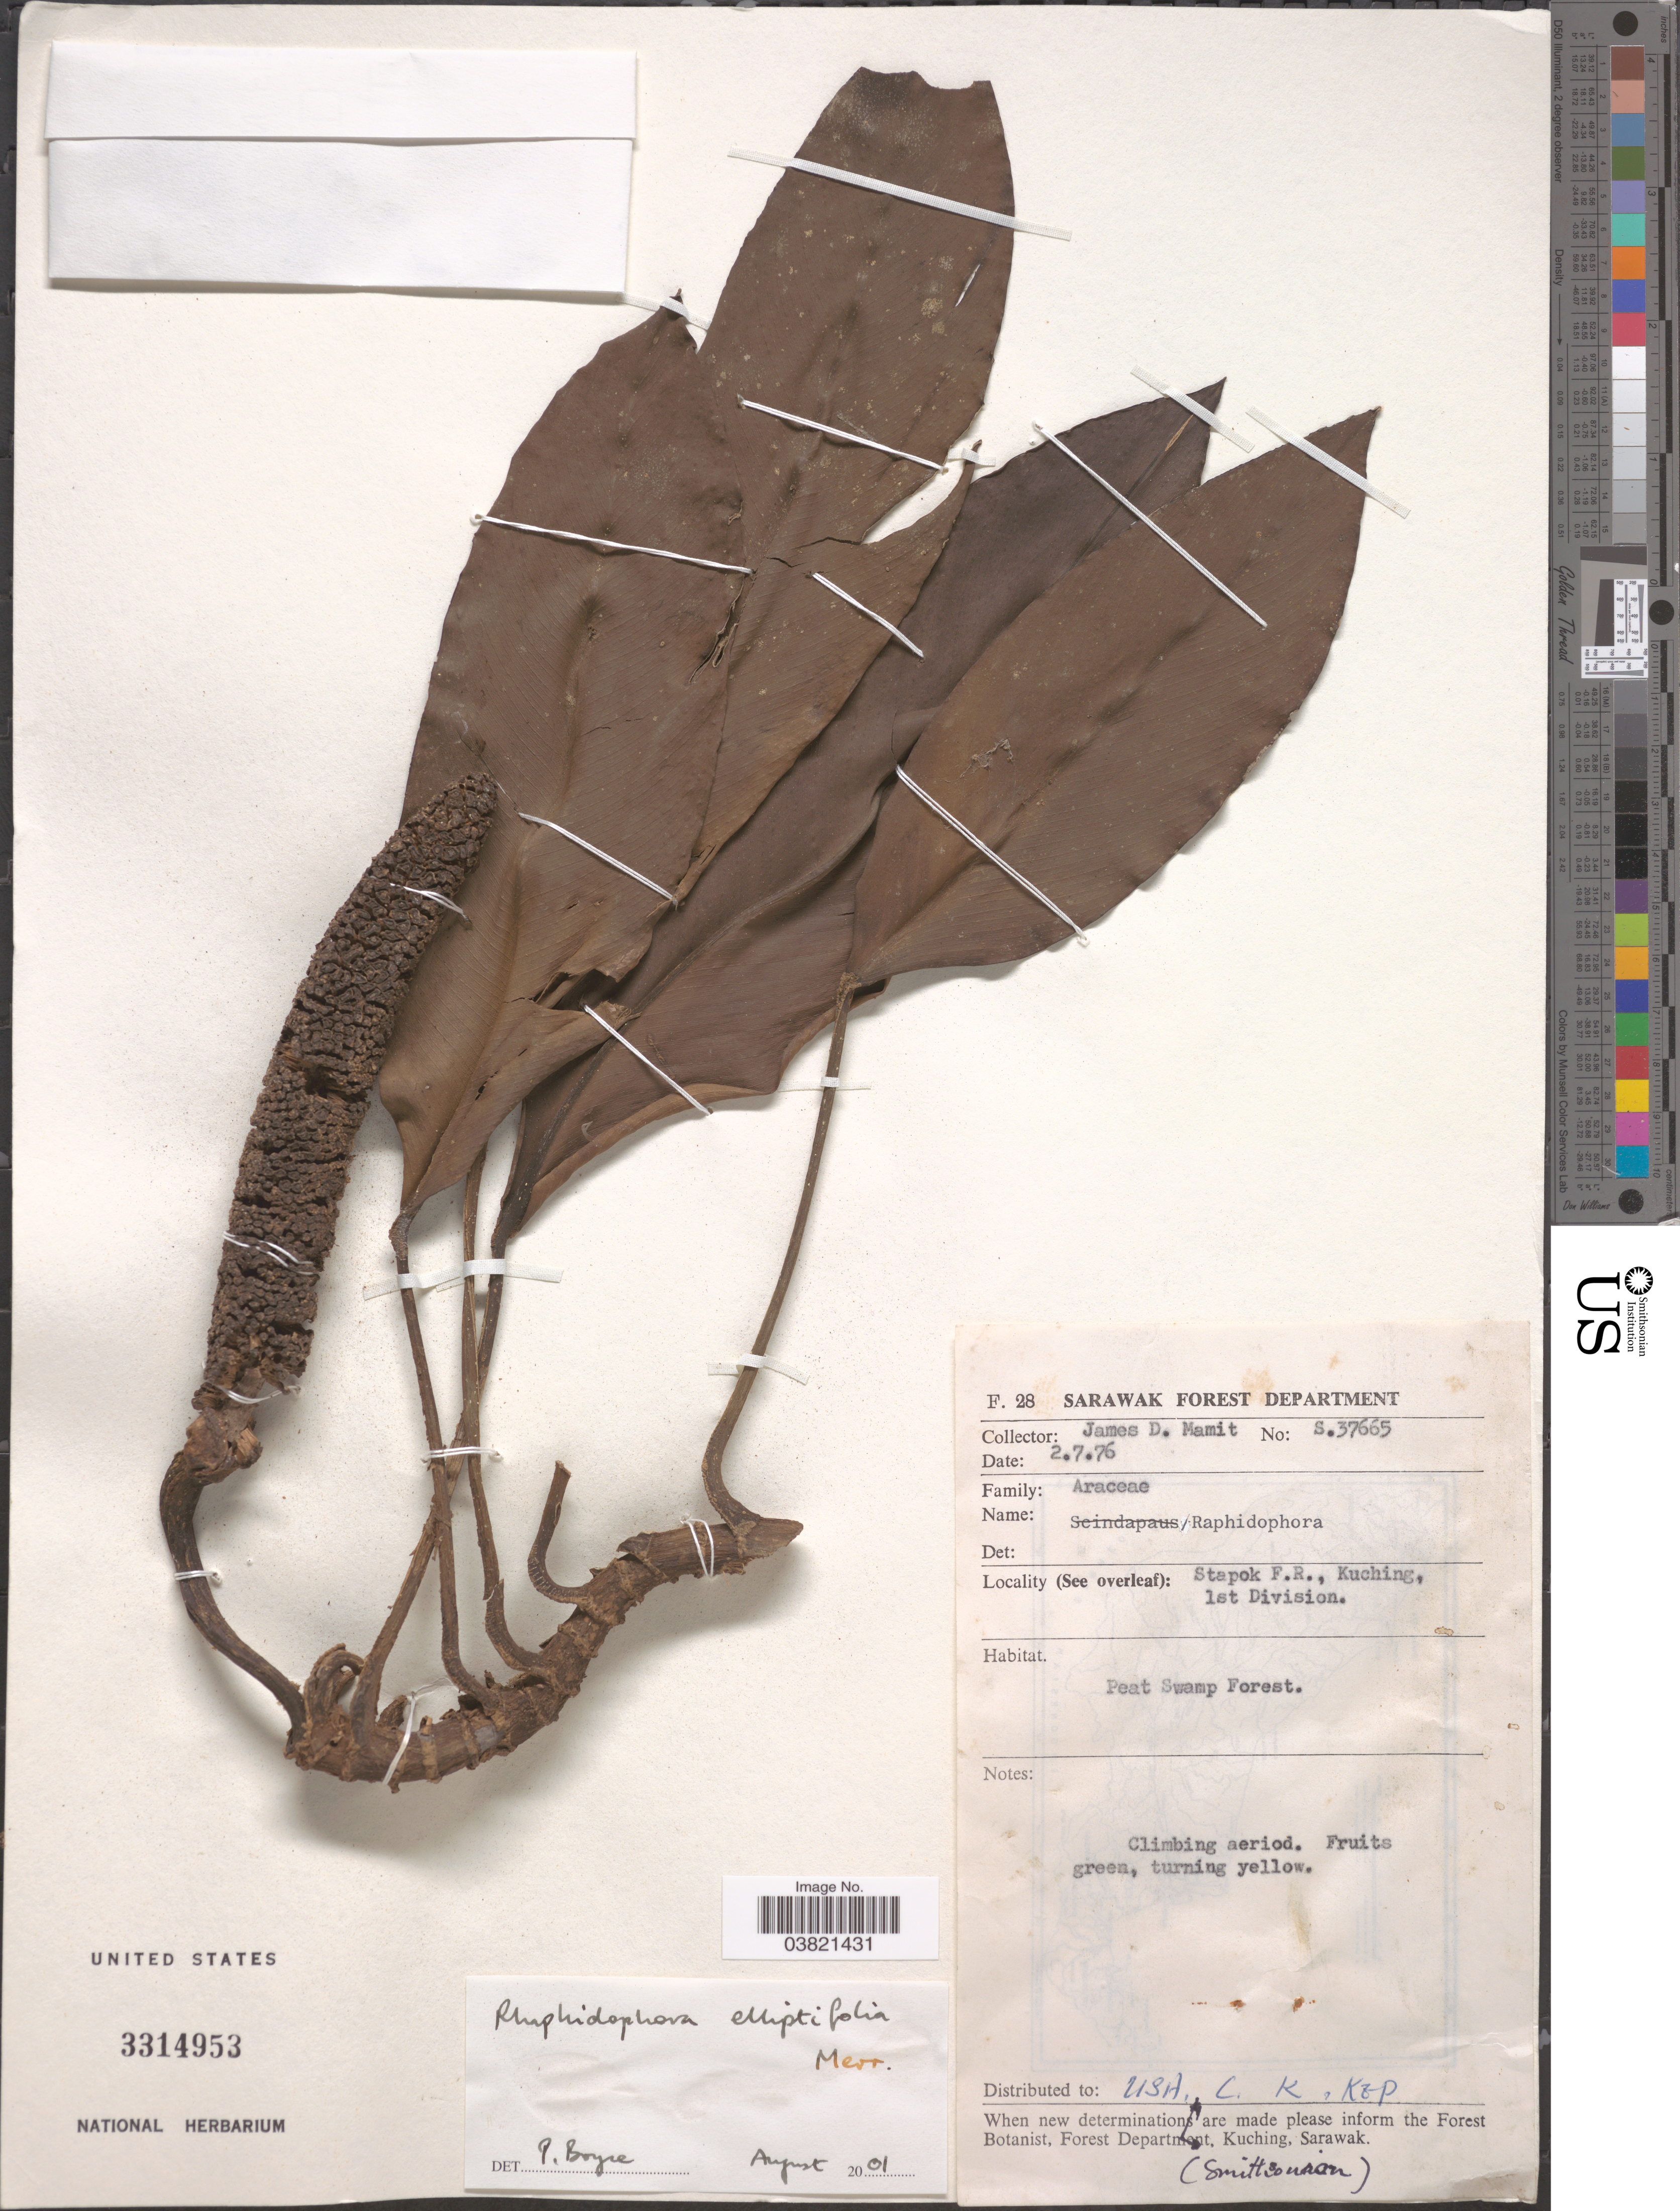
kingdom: Plantae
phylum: Tracheophyta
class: Liliopsida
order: Alismatales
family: Araceae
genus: Rhaphidophora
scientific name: Rhaphidophora elliptifolia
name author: Merr.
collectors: J. Mamit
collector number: S 37665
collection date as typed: Transcribed d/m/y: 2/7/76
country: Malaysia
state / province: Sarawak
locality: Stapok F.R., Kuching, 1st Division.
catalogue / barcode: US 3314953